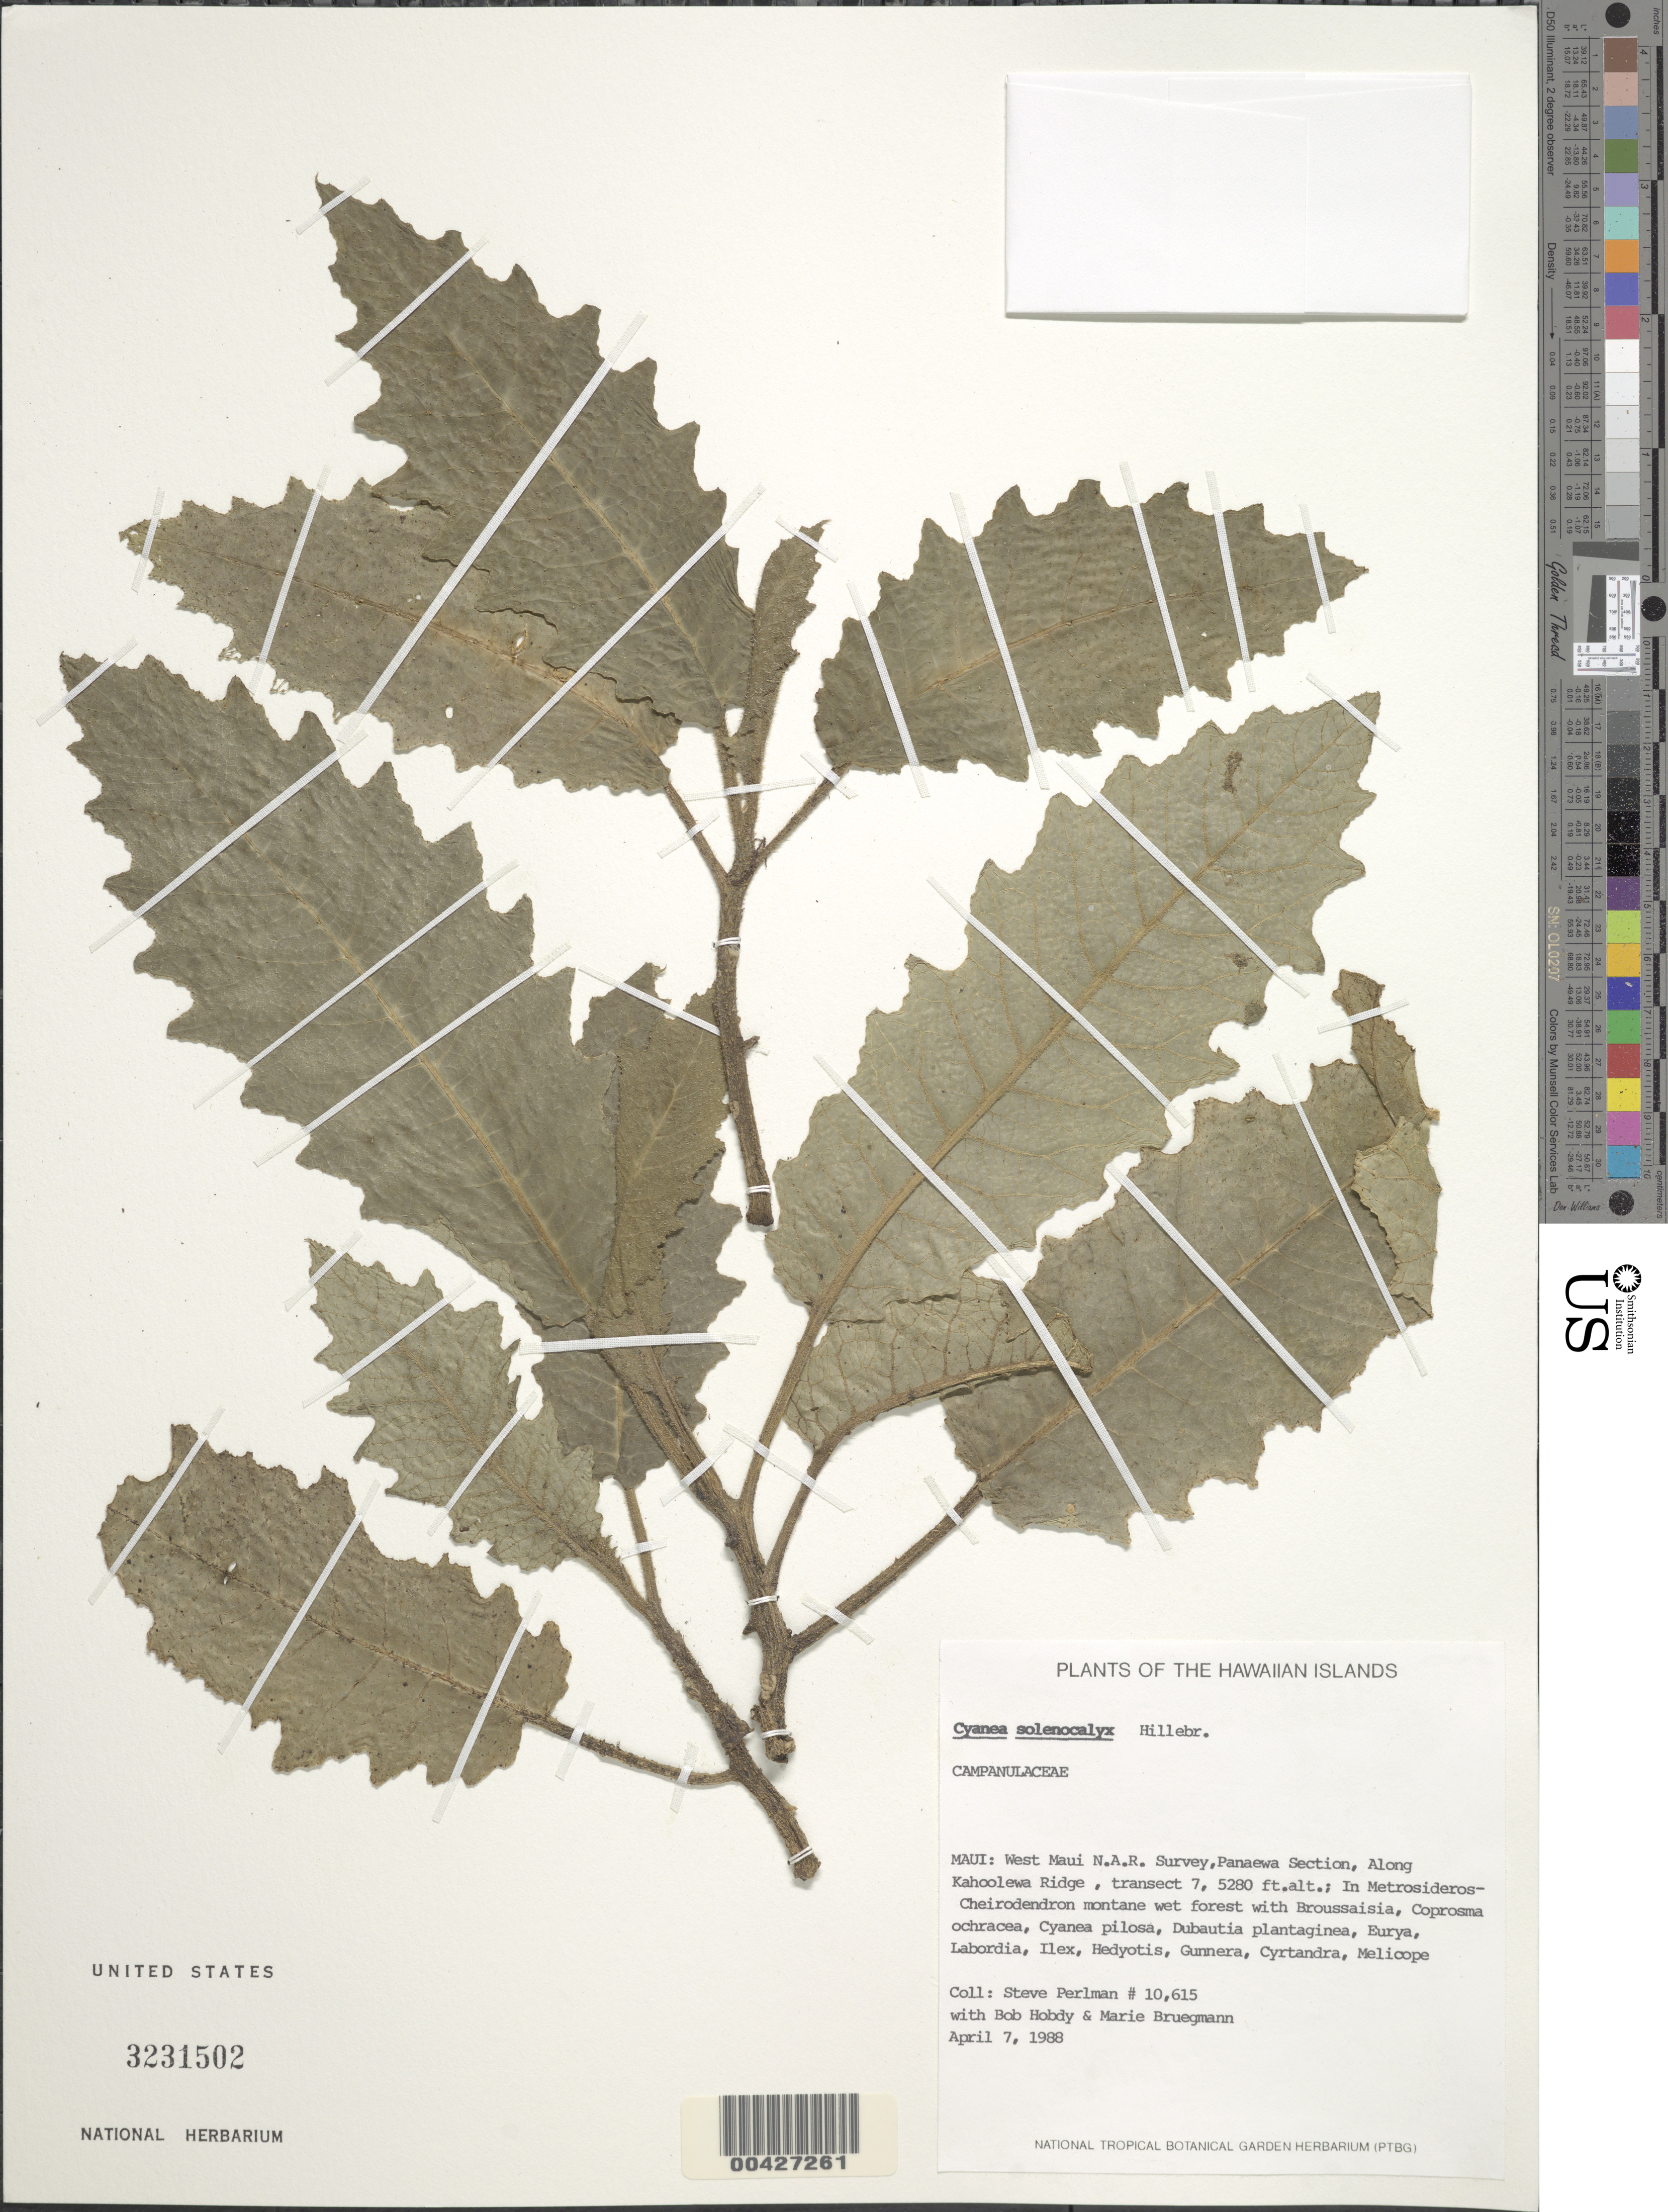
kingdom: Plantae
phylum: Tracheophyta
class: Magnoliopsida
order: Asterales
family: Campanulaceae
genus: Cyanea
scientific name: Cyanea solenocalyx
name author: Hillebr.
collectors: S. P. Perlman, B. Hobdy & M. Bruegmann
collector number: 10615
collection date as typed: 7 Apr 1988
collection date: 1988-04-07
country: United States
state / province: Hawaii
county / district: Maui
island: Maui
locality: West Maui N.A.R. Survey, Panaewa Section, Along Kahoolewa Ridge, transect 7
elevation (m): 1609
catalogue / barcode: US 3231502